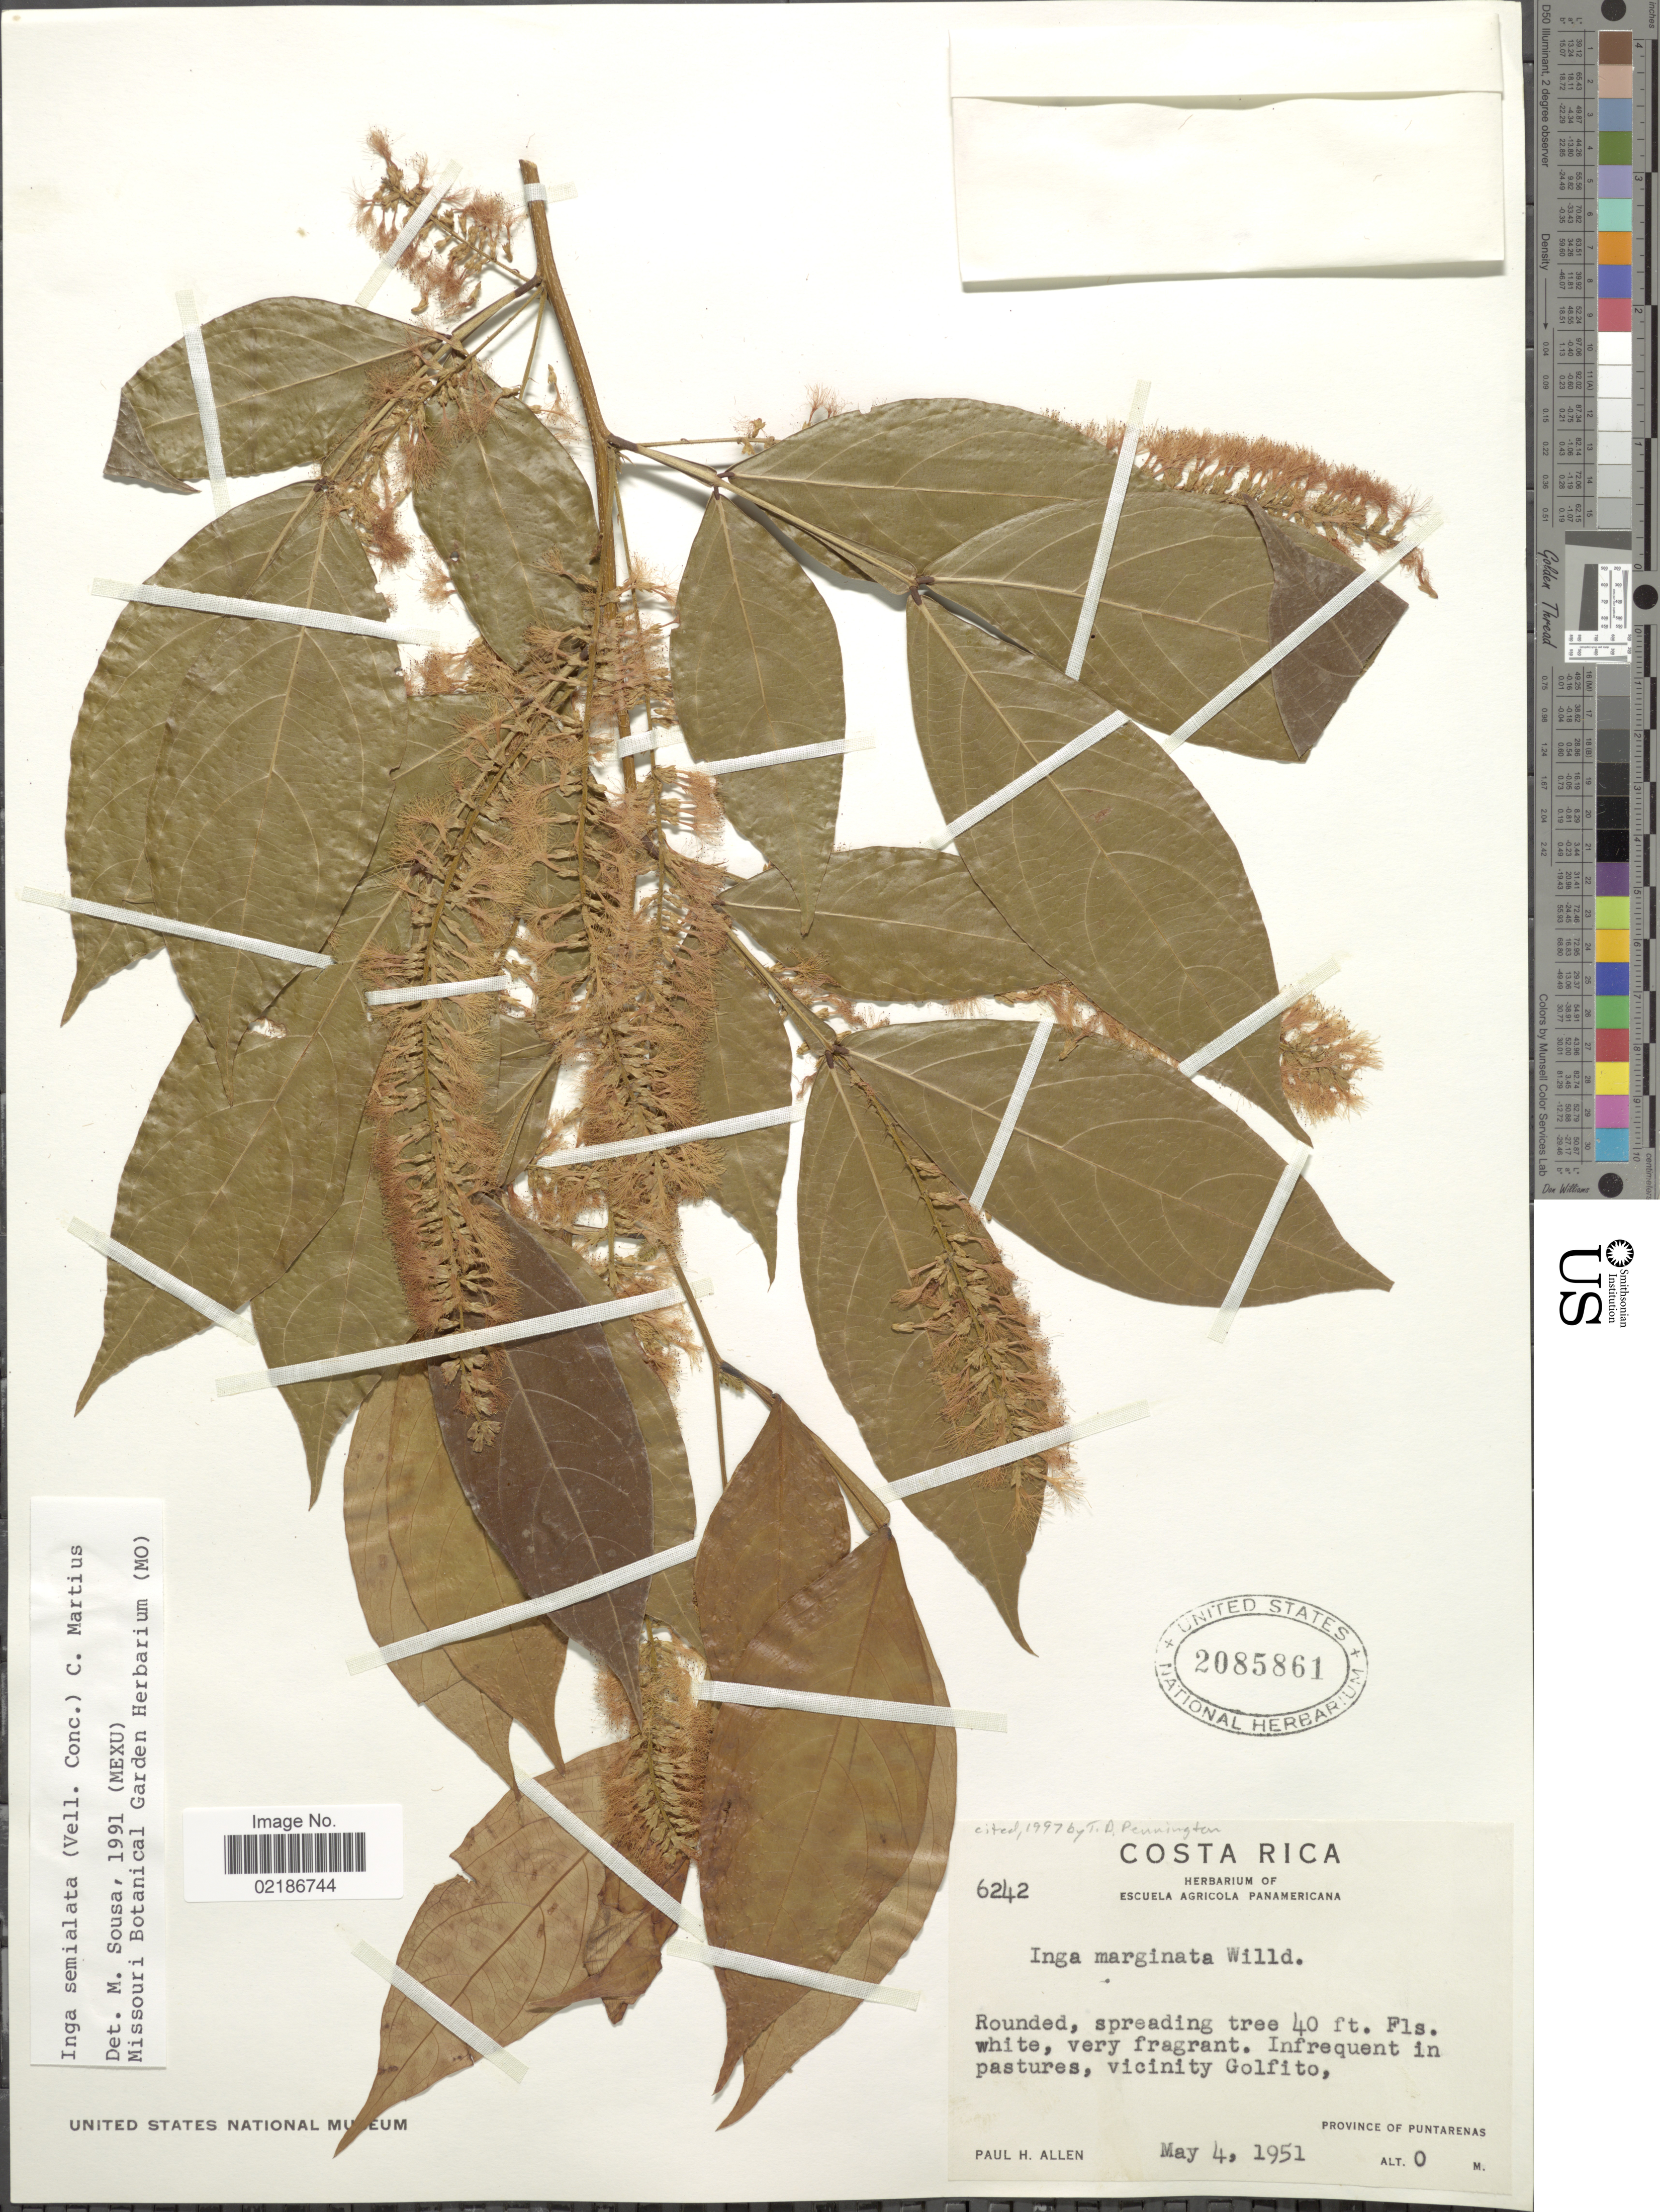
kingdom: Plantae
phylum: Tracheophyta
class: Magnoliopsida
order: Fabales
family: Fabaceae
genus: Inga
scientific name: Inga marginata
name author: Willd.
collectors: P. H. Allen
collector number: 6242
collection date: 1951-05-04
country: Costa Rica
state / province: Puntarenas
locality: Vicinity of Golfito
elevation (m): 0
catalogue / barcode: US 2085861